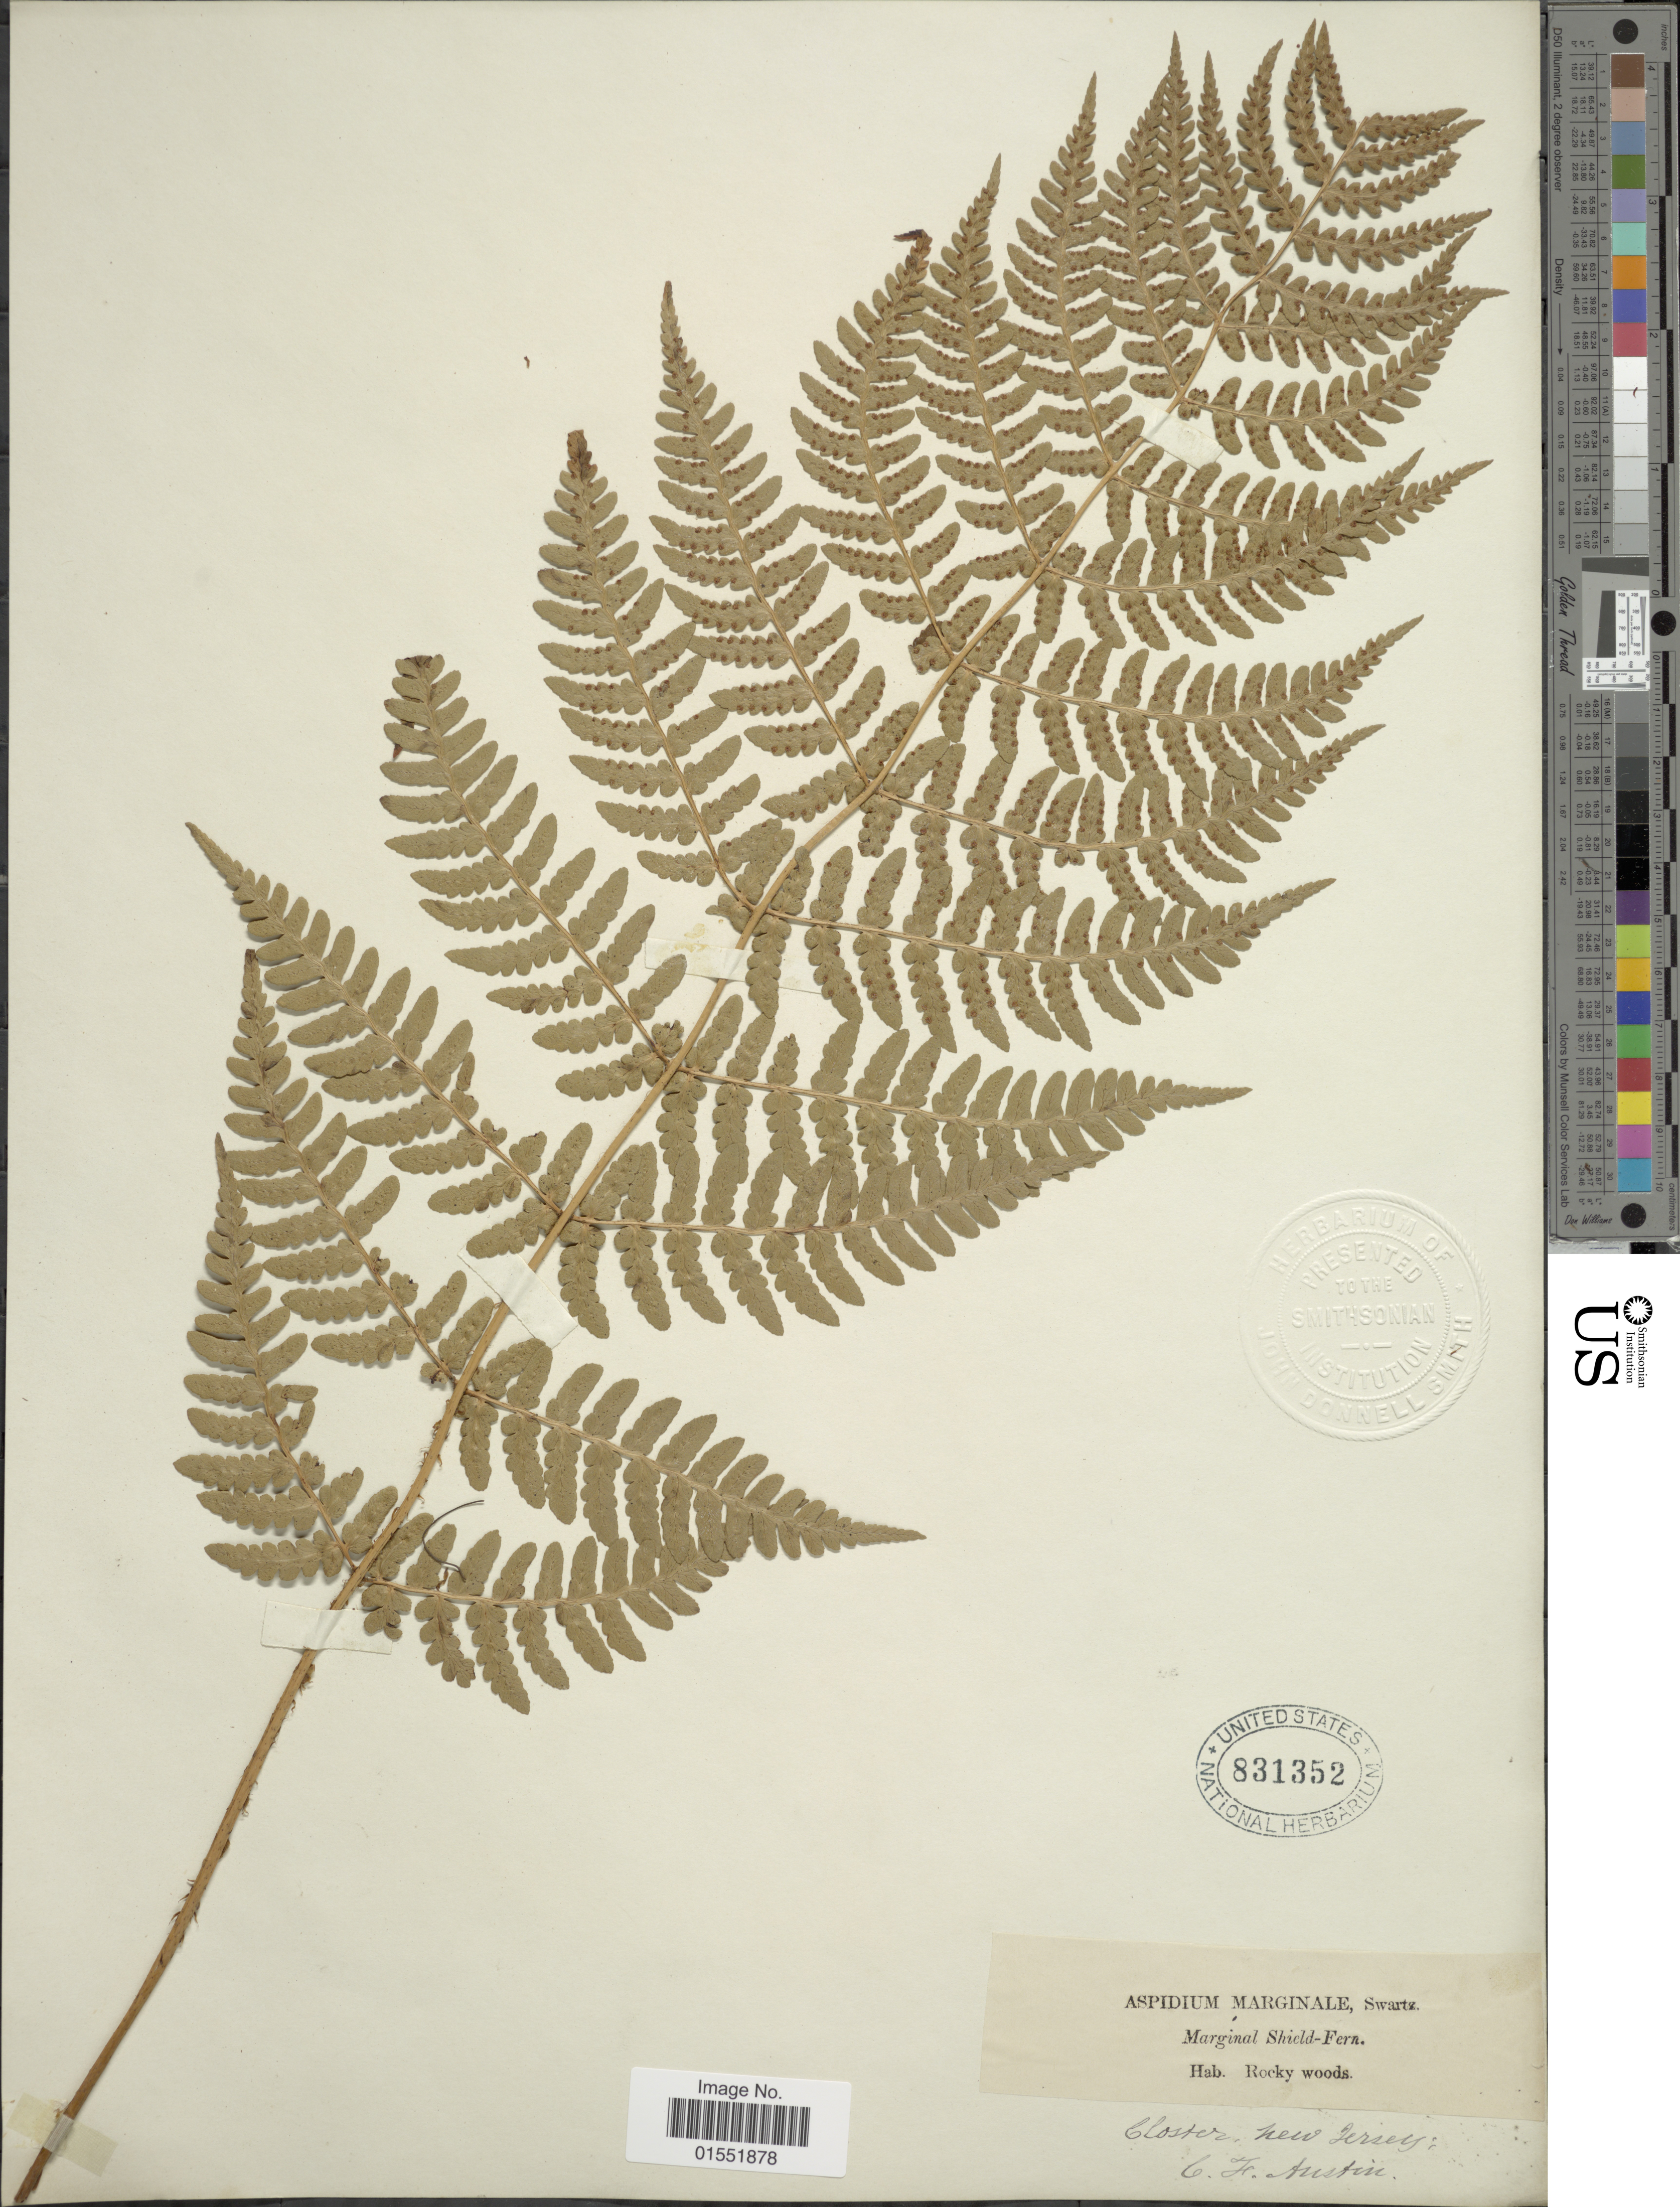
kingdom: Plantae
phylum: Tracheophyta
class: Polypodiopsida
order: Polypodiales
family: Dryopteridaceae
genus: Dryopteris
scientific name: Dryopteris marginalis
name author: (L.) A. Gray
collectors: C. Austin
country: United States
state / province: New Jersey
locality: Closter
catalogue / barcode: US 831352